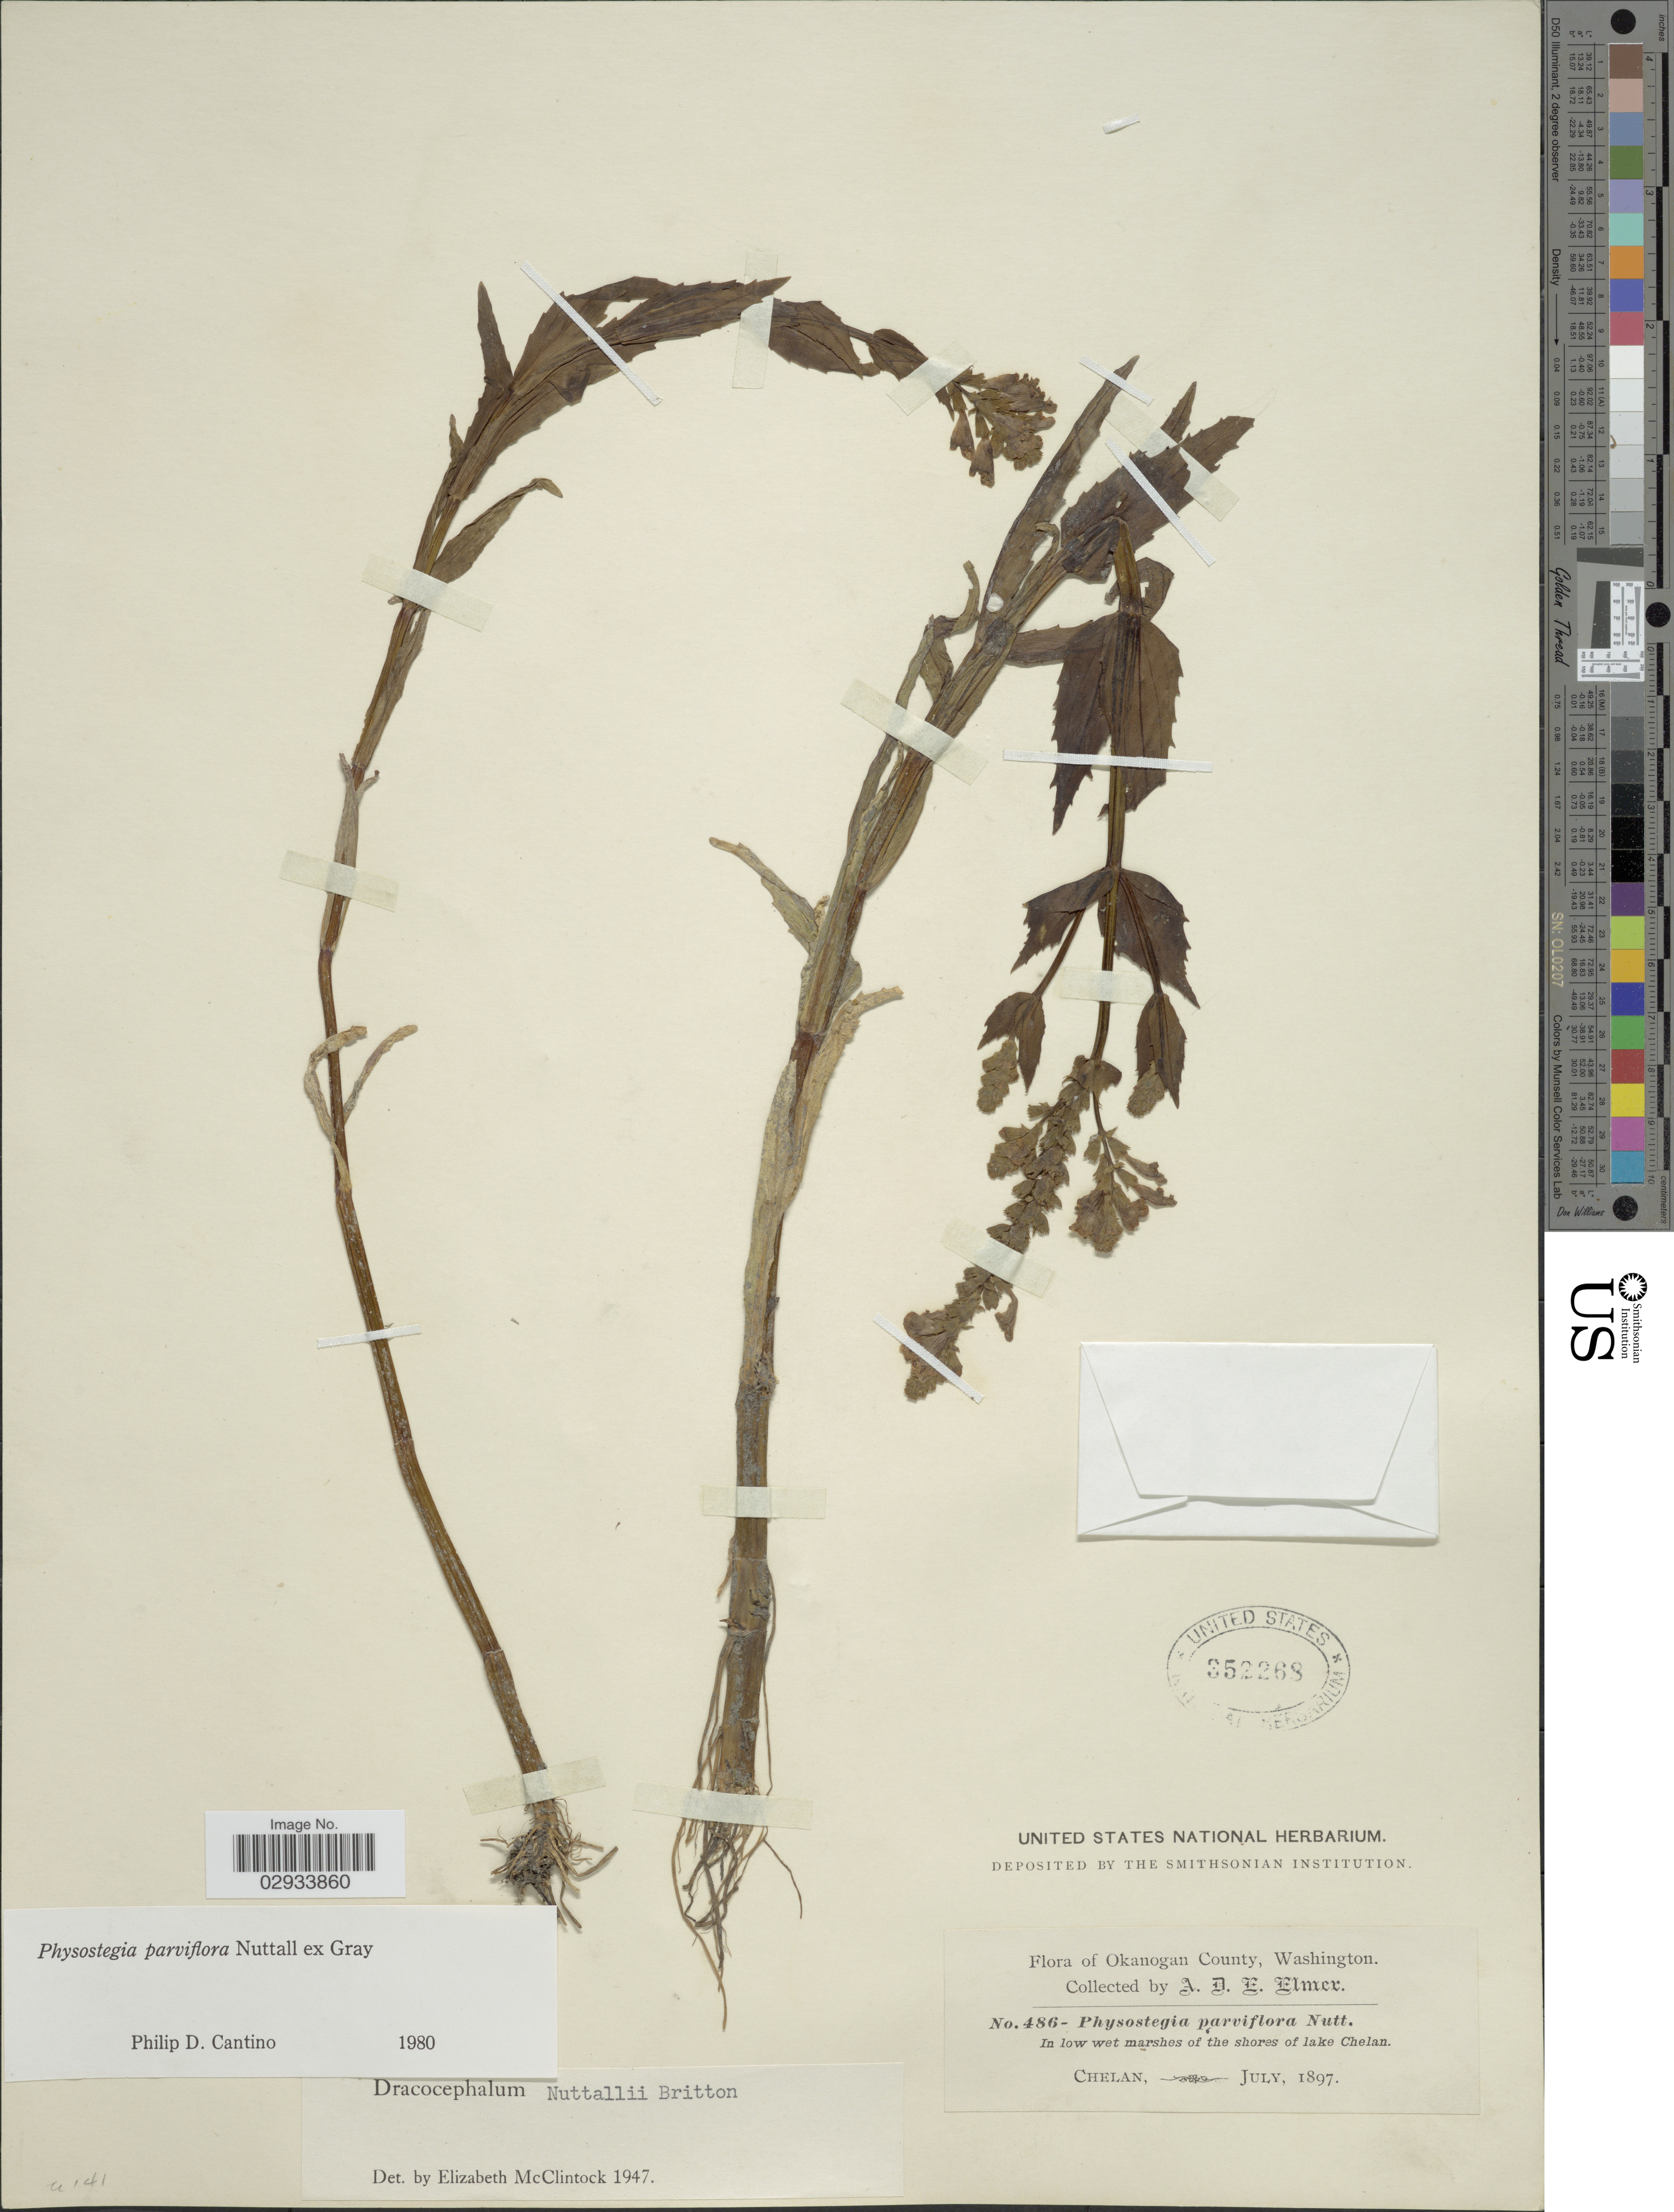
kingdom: Plantae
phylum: Tracheophyta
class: Magnoliopsida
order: Lamiales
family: Lamiaceae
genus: Physostegia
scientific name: Physostegia parviflora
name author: Nutt. ex A. Gray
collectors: A. D. E. Elmer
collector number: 486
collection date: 1897-07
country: United States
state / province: Washington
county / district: Chelan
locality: In low wet marshes of the shores of Lake Chelan. Chelan.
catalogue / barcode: US 352268